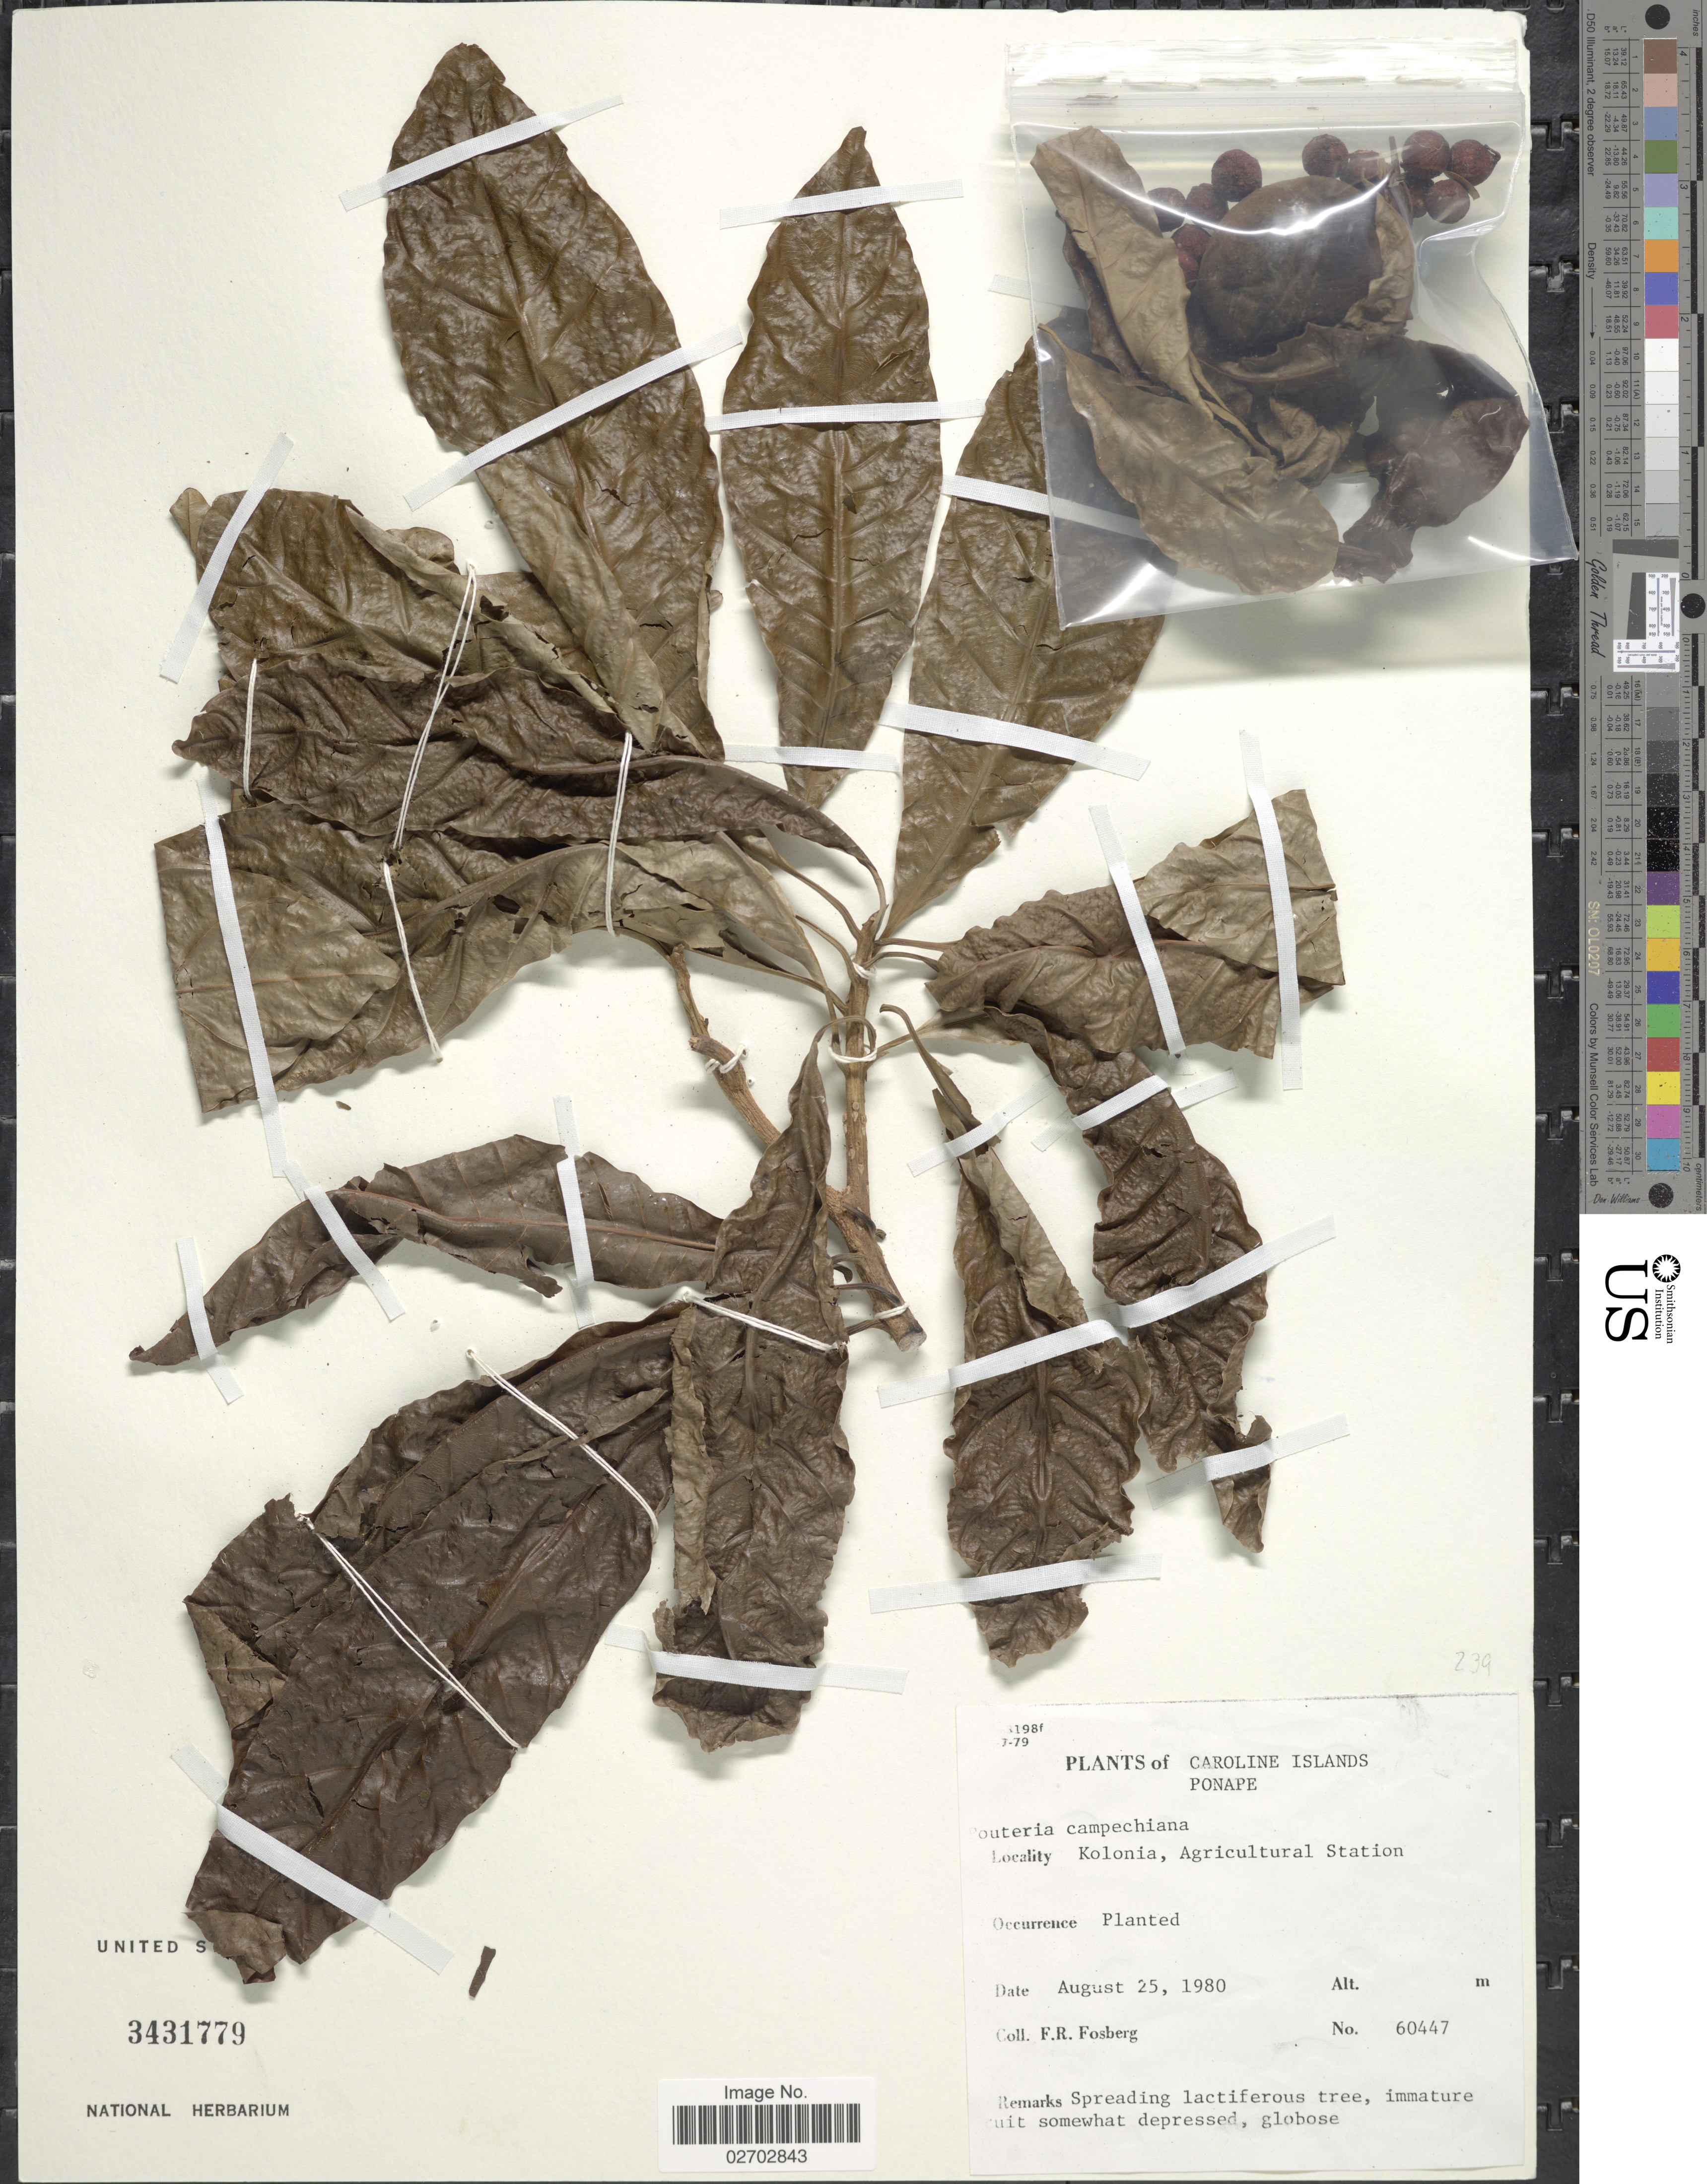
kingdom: Plantae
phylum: Tracheophyta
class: Magnoliopsida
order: Ericales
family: Sapotaceae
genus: Pouteria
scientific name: Pouteria rivicoa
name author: Ducke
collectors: F. R. Fosberg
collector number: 60447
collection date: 1980-08-25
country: Micronesia, Federated States of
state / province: Pohnpei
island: Pohnpei [Ponape]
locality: Caroline Islands. Ponape. Kolonia, Agricultural Station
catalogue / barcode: US 3431779